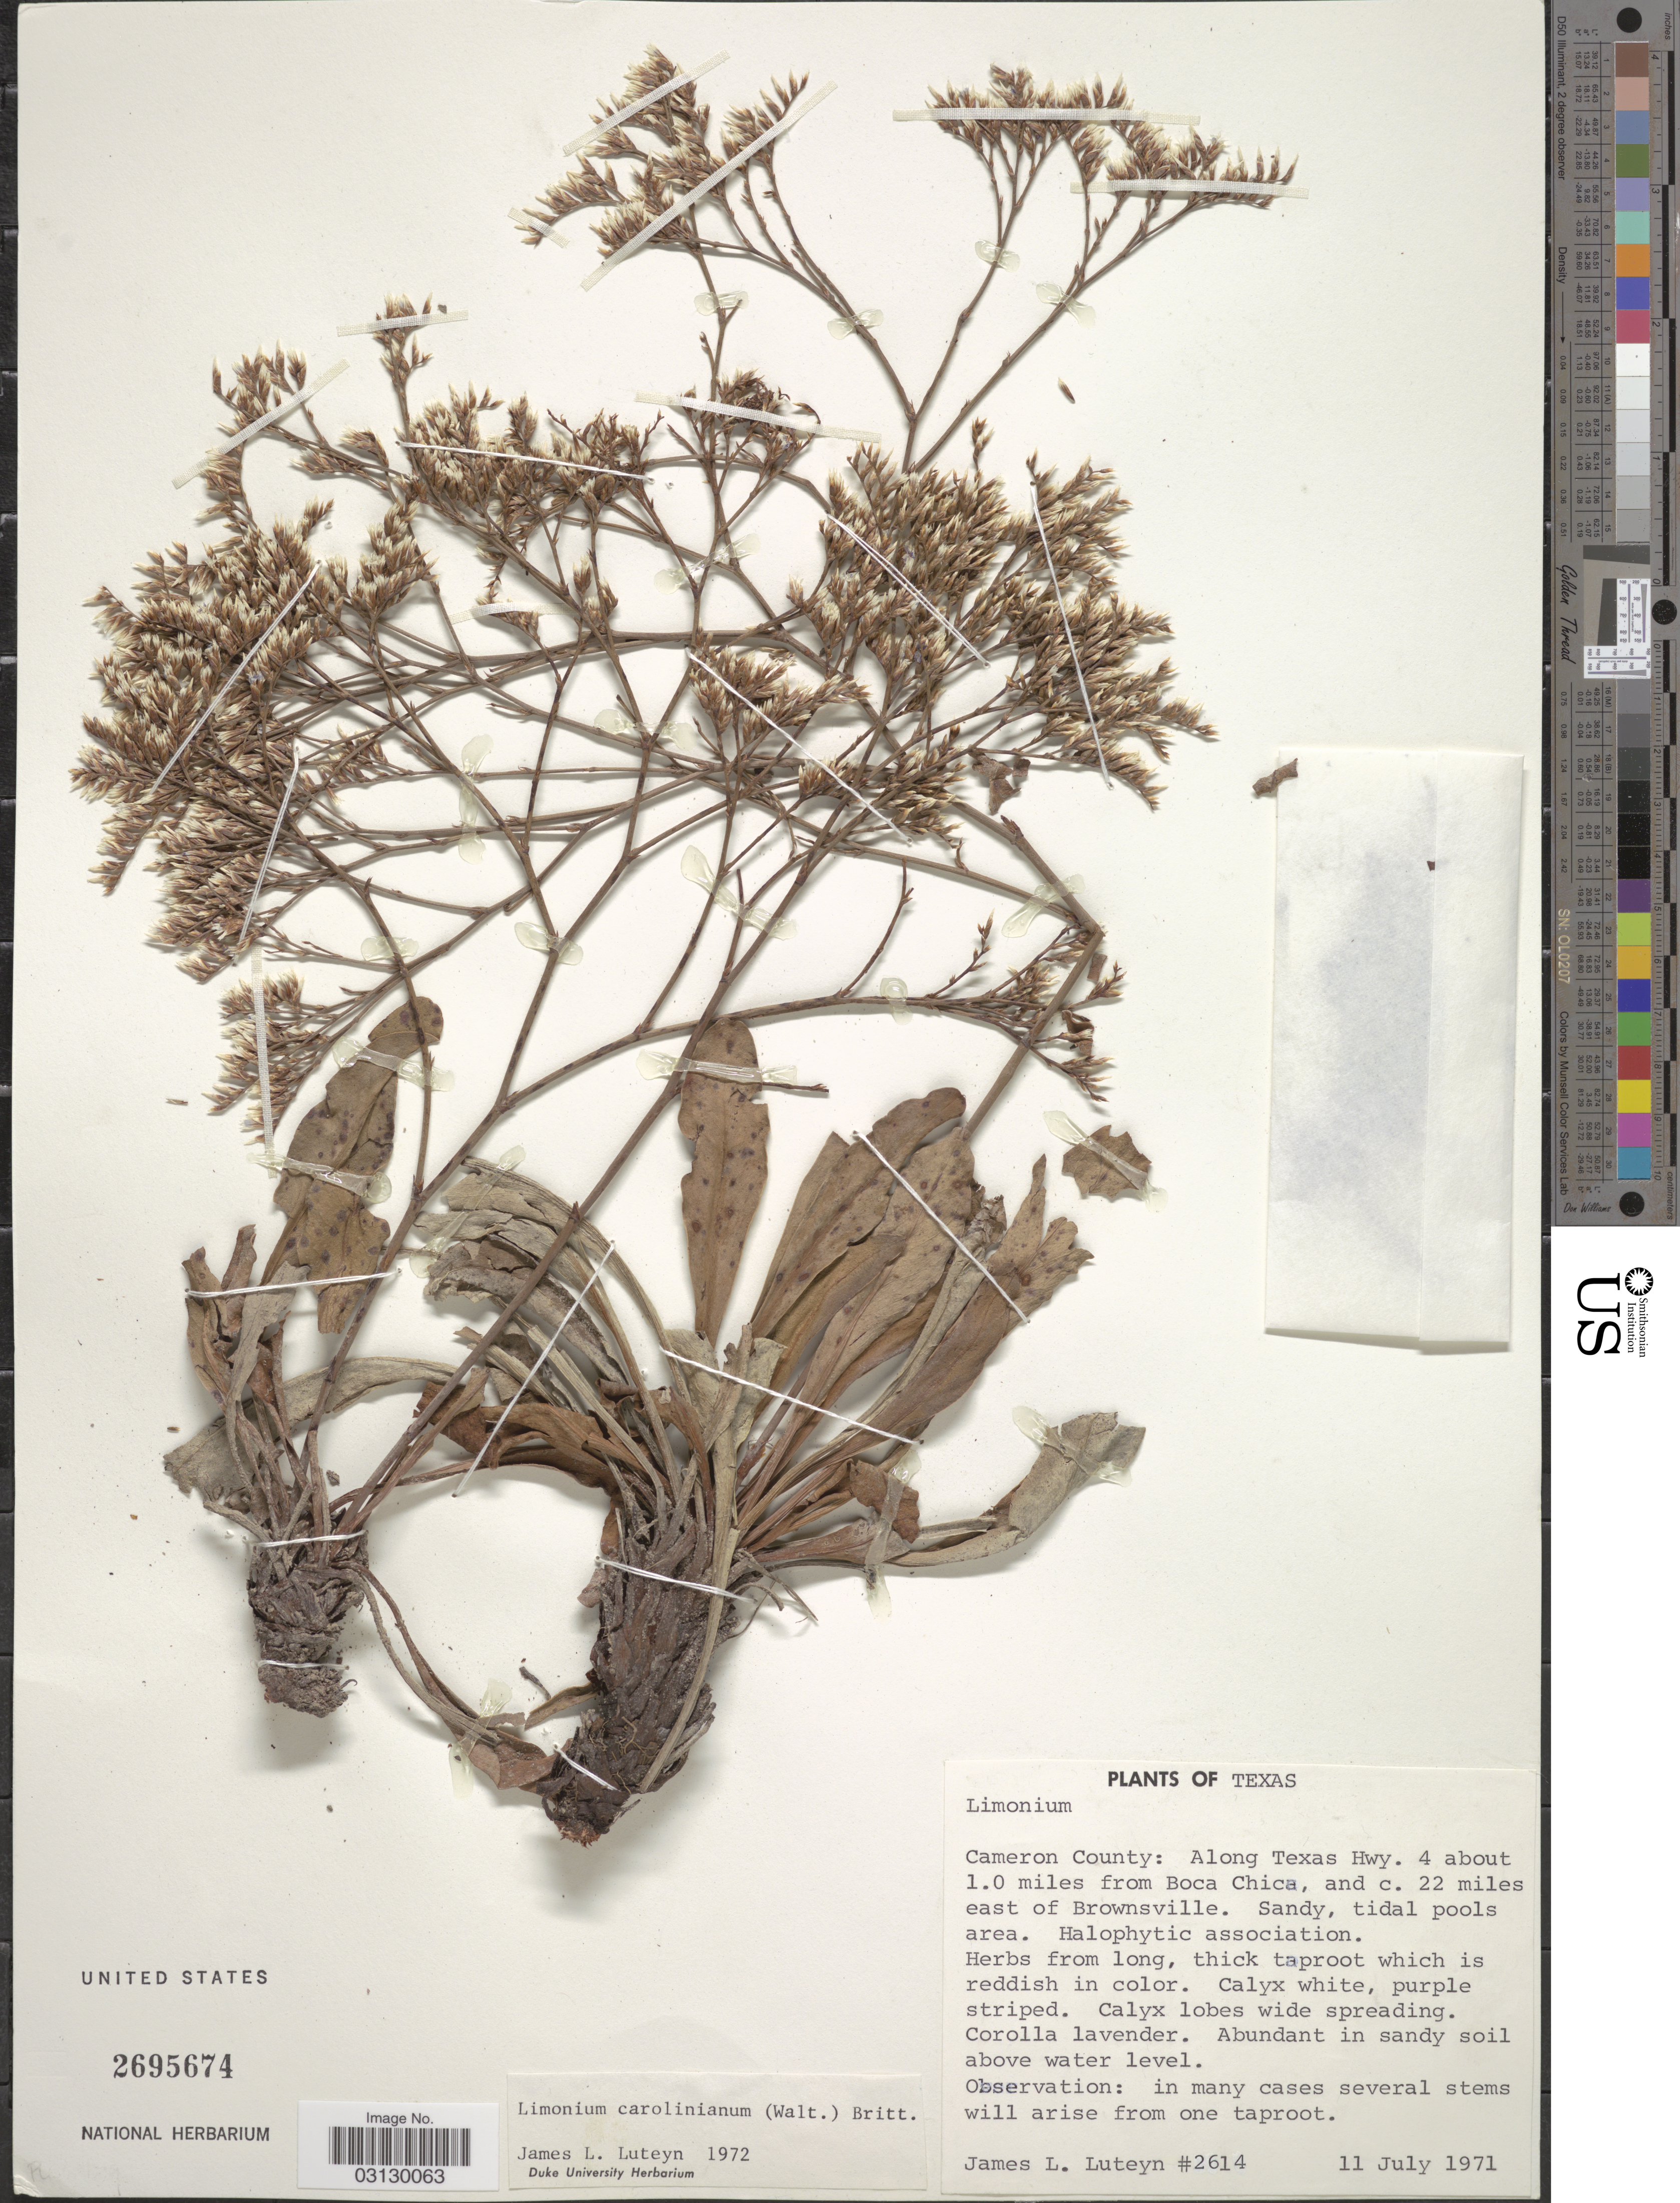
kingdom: Plantae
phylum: Tracheophyta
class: Magnoliopsida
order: Caryophyllales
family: Plumbaginaceae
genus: Limonium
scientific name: Limonium carolinianum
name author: (Walter) Britton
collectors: J. Luteyn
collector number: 2614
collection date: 1971-07-11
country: United States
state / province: Texas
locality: Cameron County: Along Texas Hwy. 4 about 1.0 miles from Boca Chica, and c. 22 miles east of Brownsville.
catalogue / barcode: US 2695674